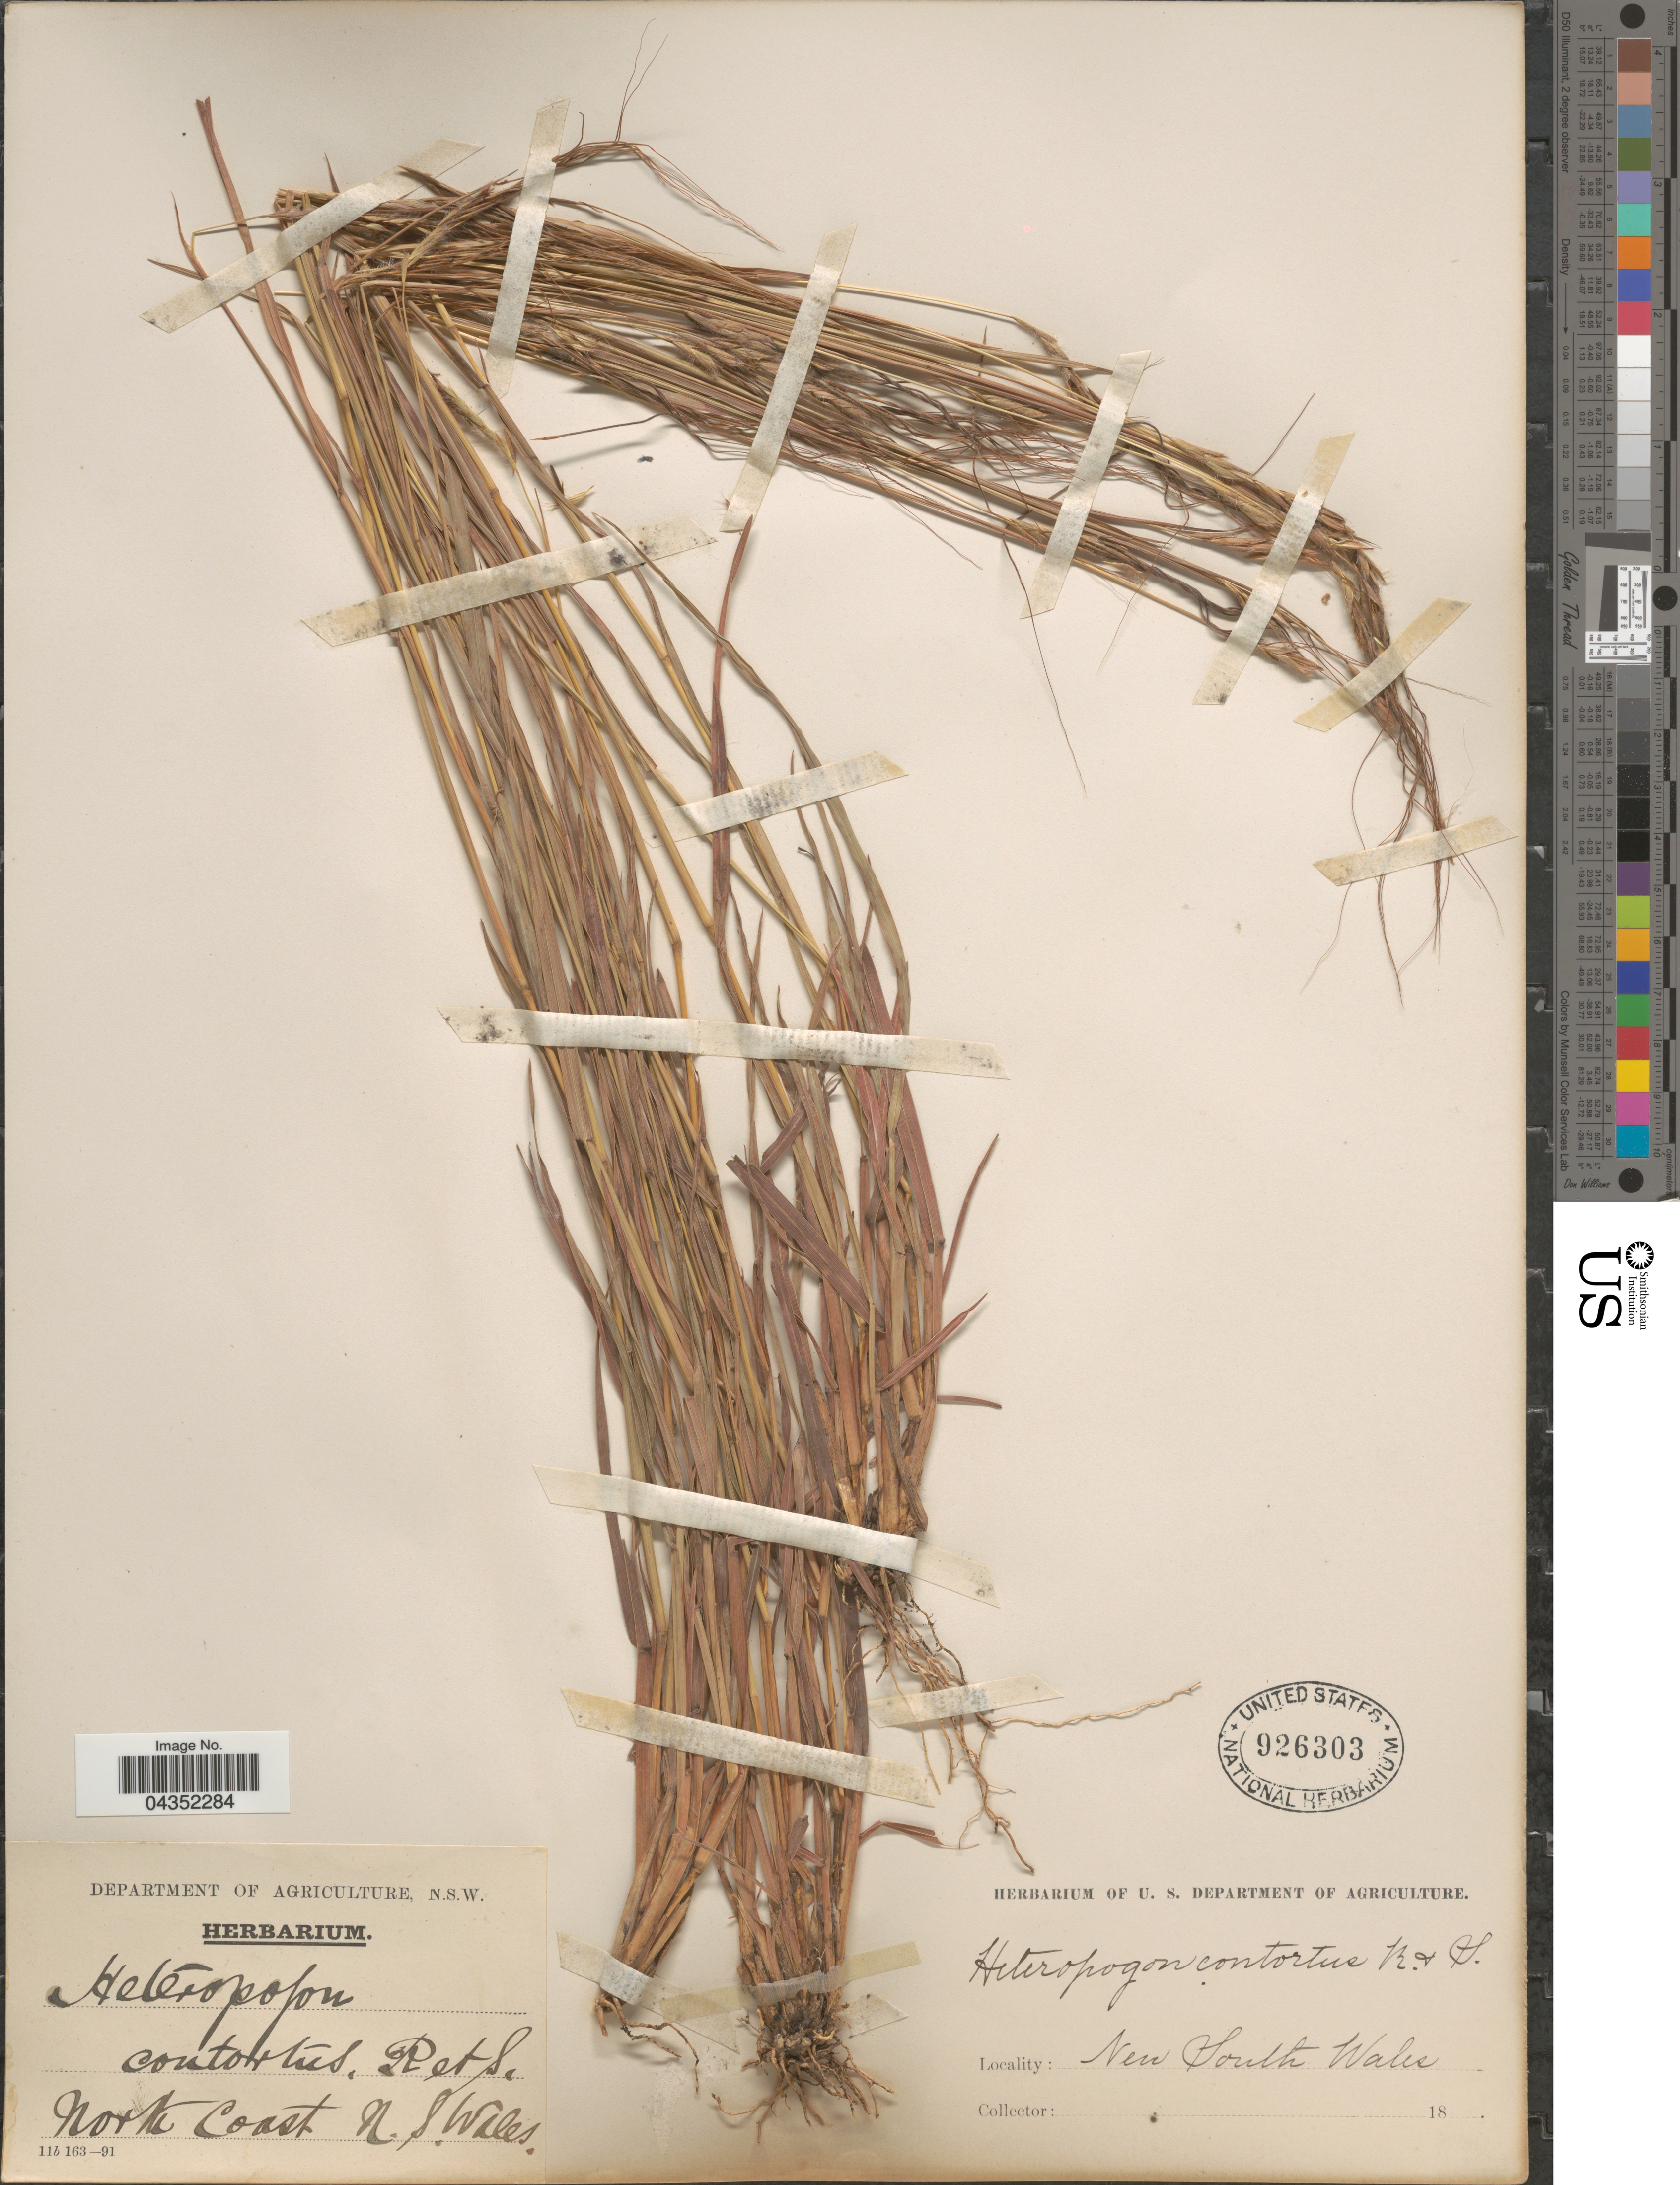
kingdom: Plantae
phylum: Tracheophyta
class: Liliopsida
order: Poales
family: Poaceae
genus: Heteropogon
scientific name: Heteropogon contortus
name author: (L.) P. Beauv. ex Roem. & Schult.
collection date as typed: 18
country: Australia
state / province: New South Wales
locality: North Coast.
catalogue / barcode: US 926303